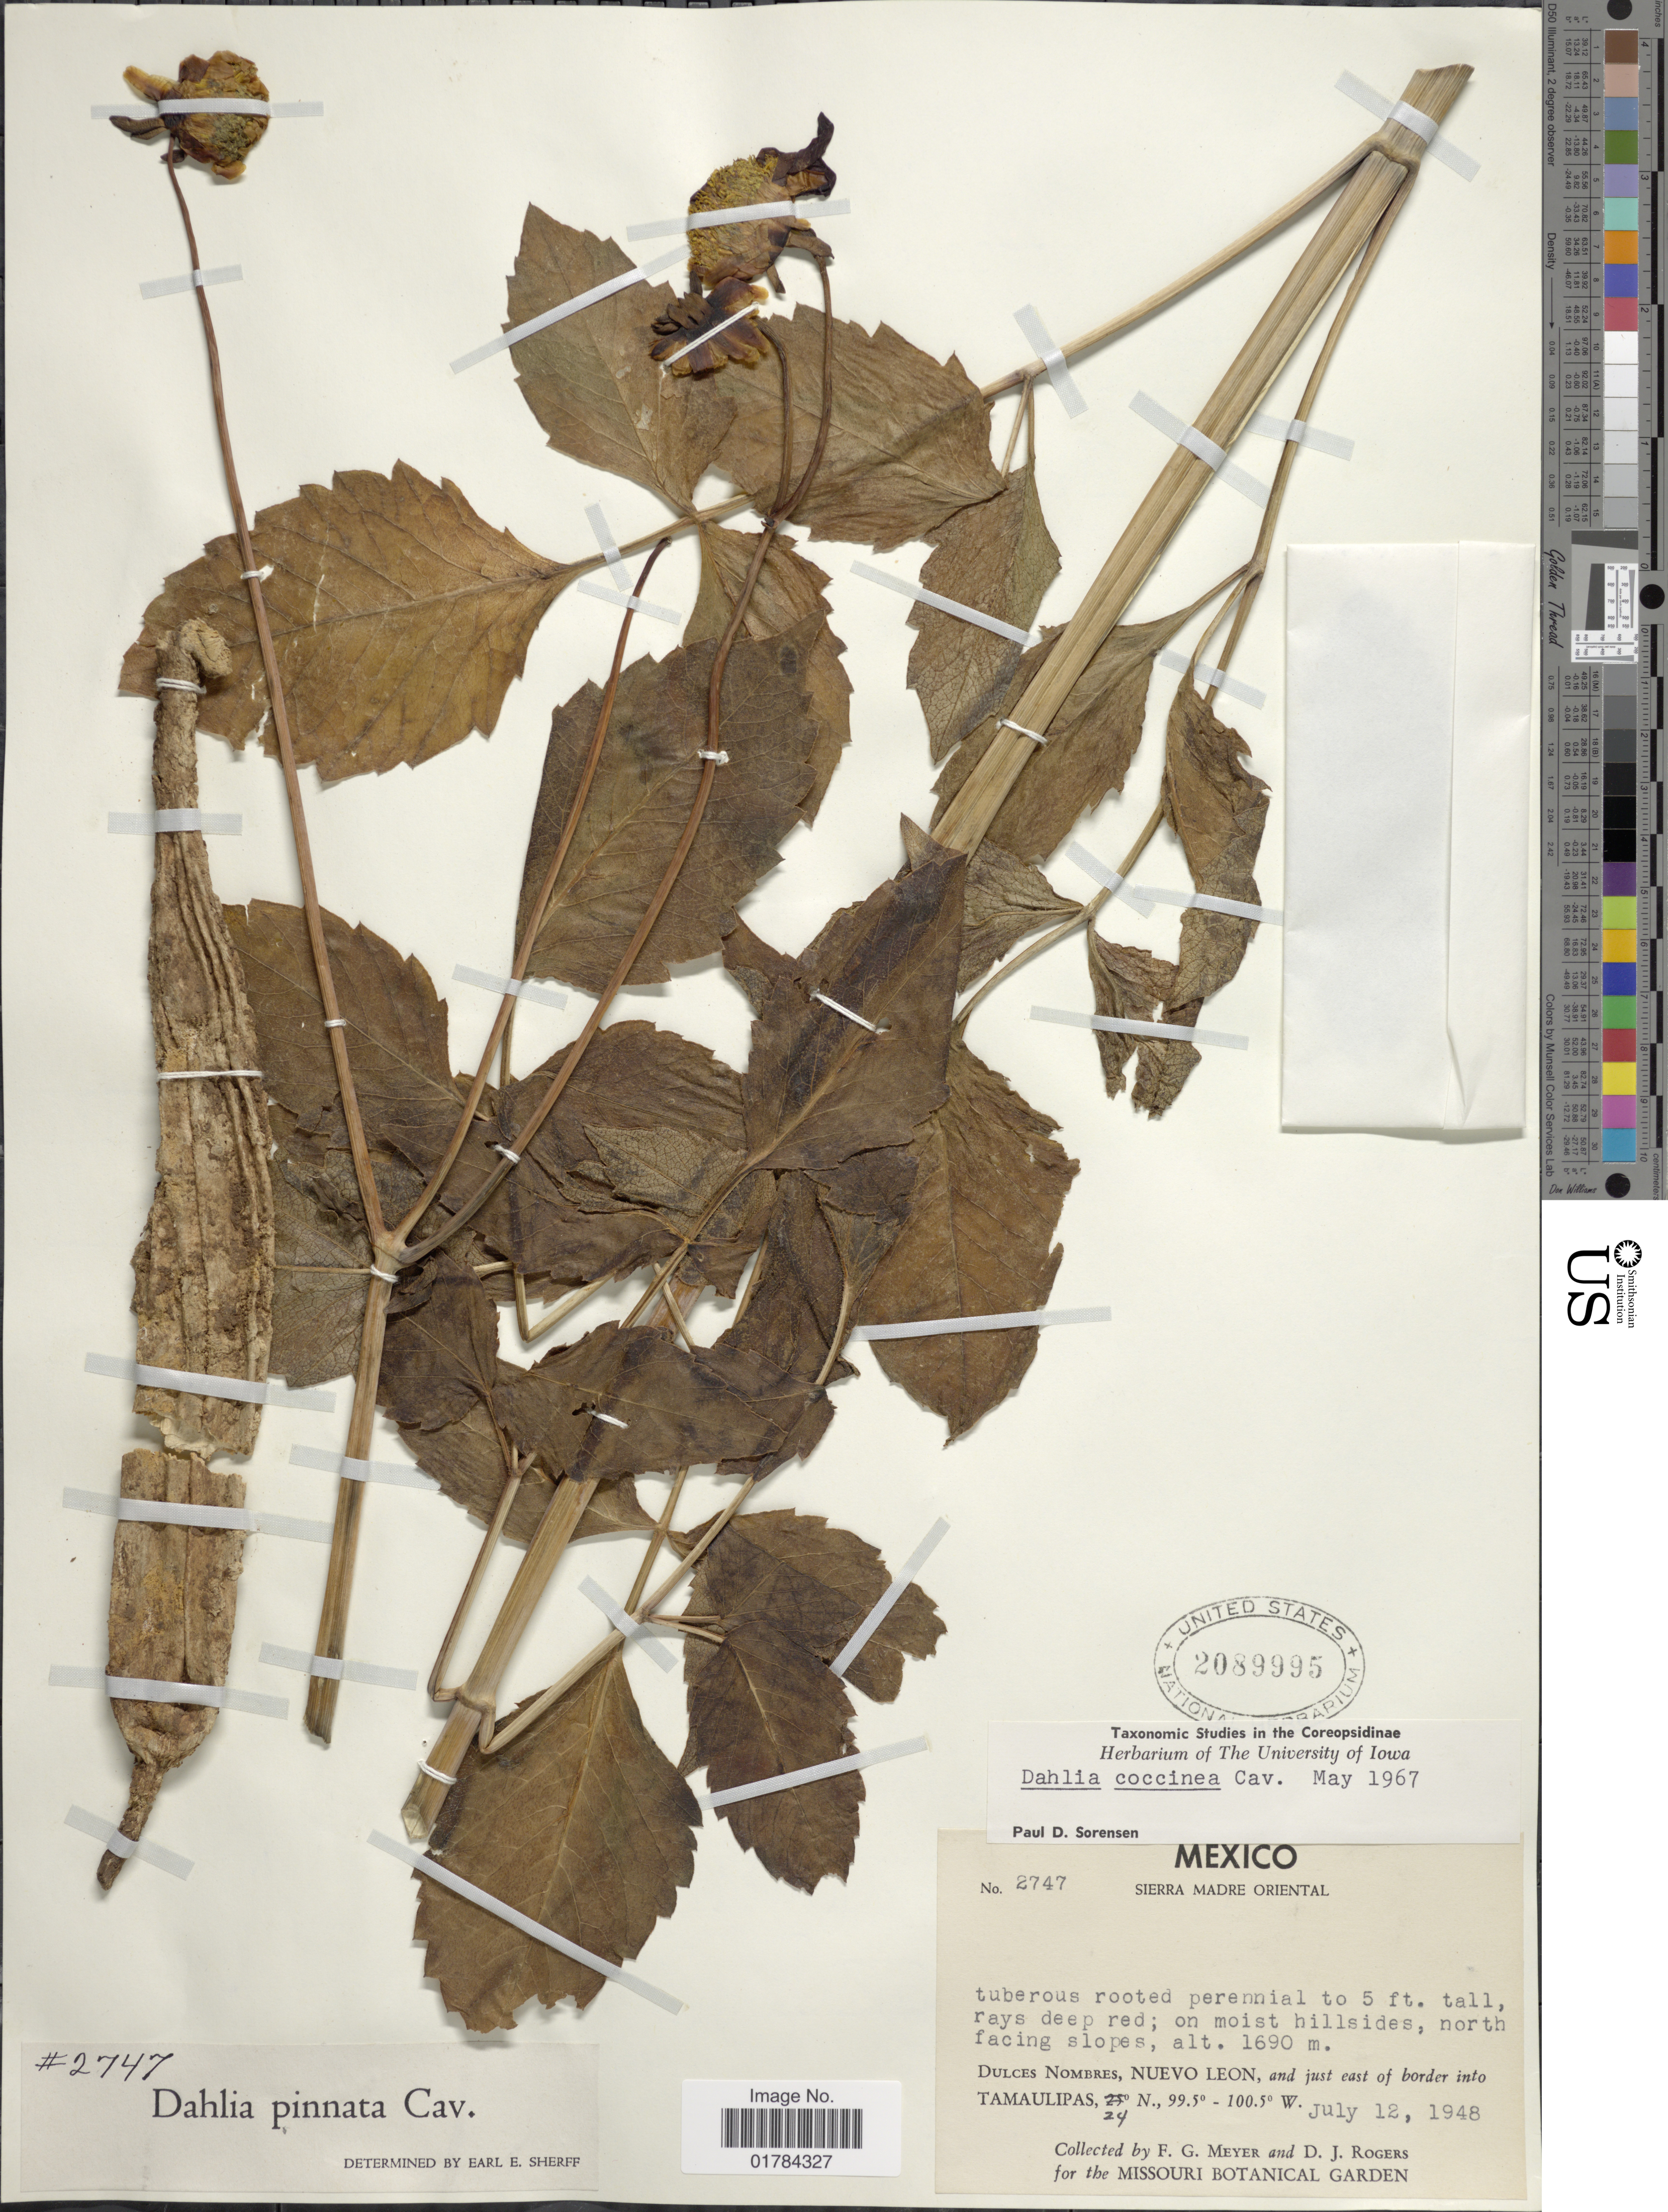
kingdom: Plantae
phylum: Tracheophyta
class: Magnoliopsida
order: Asterales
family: Asteraceae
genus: Dahlia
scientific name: Dahlia coccinea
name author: Cav.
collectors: F. G. Meyer & D. J. Rogers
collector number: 2747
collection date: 1948-07-12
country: Mexico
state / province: Nuevo León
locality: Sierra Madre Oriental, Dulces Nombres, and just east of border into Tamaulipas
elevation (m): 1690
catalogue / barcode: US 2089995